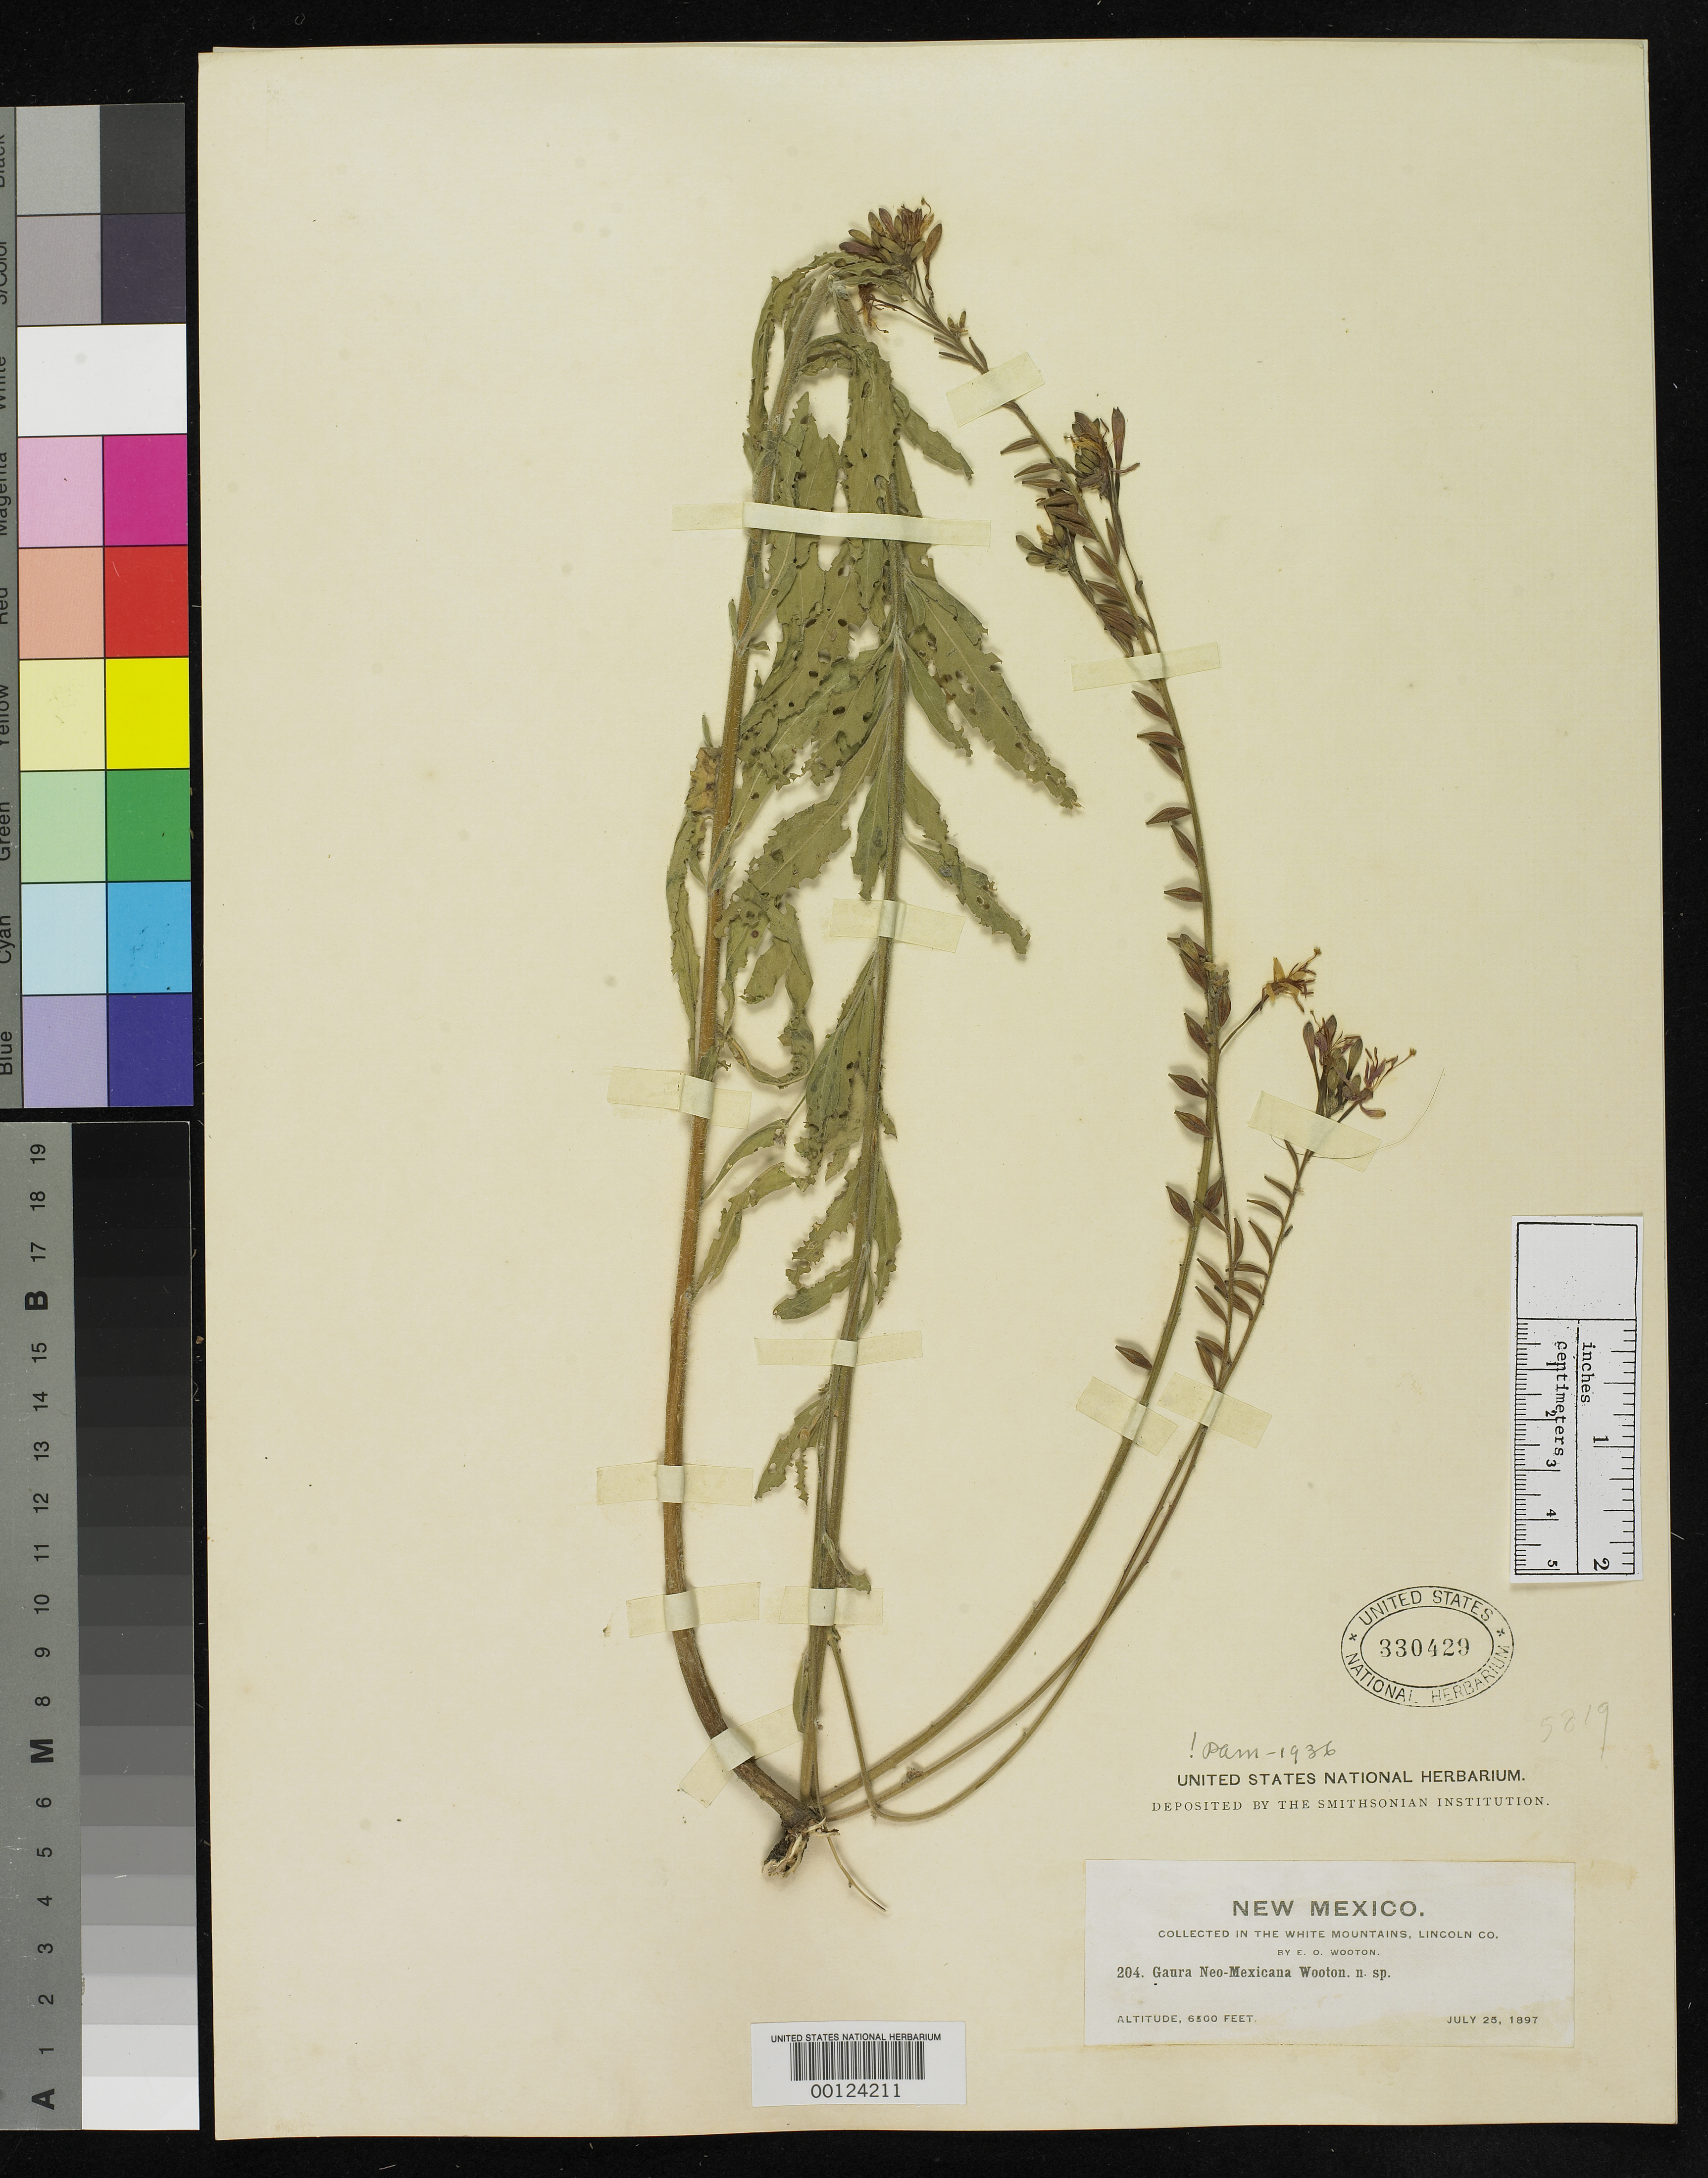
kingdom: Plantae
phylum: Tracheophyta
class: Magnoliopsida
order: Myrtales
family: Onagraceae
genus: Gaura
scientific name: Gaura neomexicana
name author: Wooton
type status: Type Collection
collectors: E. O. Wooton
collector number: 204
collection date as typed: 25 Jul 1897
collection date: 1897-07-25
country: United States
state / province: New Mexico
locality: White Mountains.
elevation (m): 1981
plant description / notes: Wagner et al. (2013, Phytokeys 28: 66) cite USNH 330429 as "holotype". Protologue does not indicate where types deposited, and 2 US sheets (330429, 735194) bear identical label datas and neither is identifiable as holotype. [US types of other names in this same publication are not indicated as holotypes.]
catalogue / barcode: US 330429